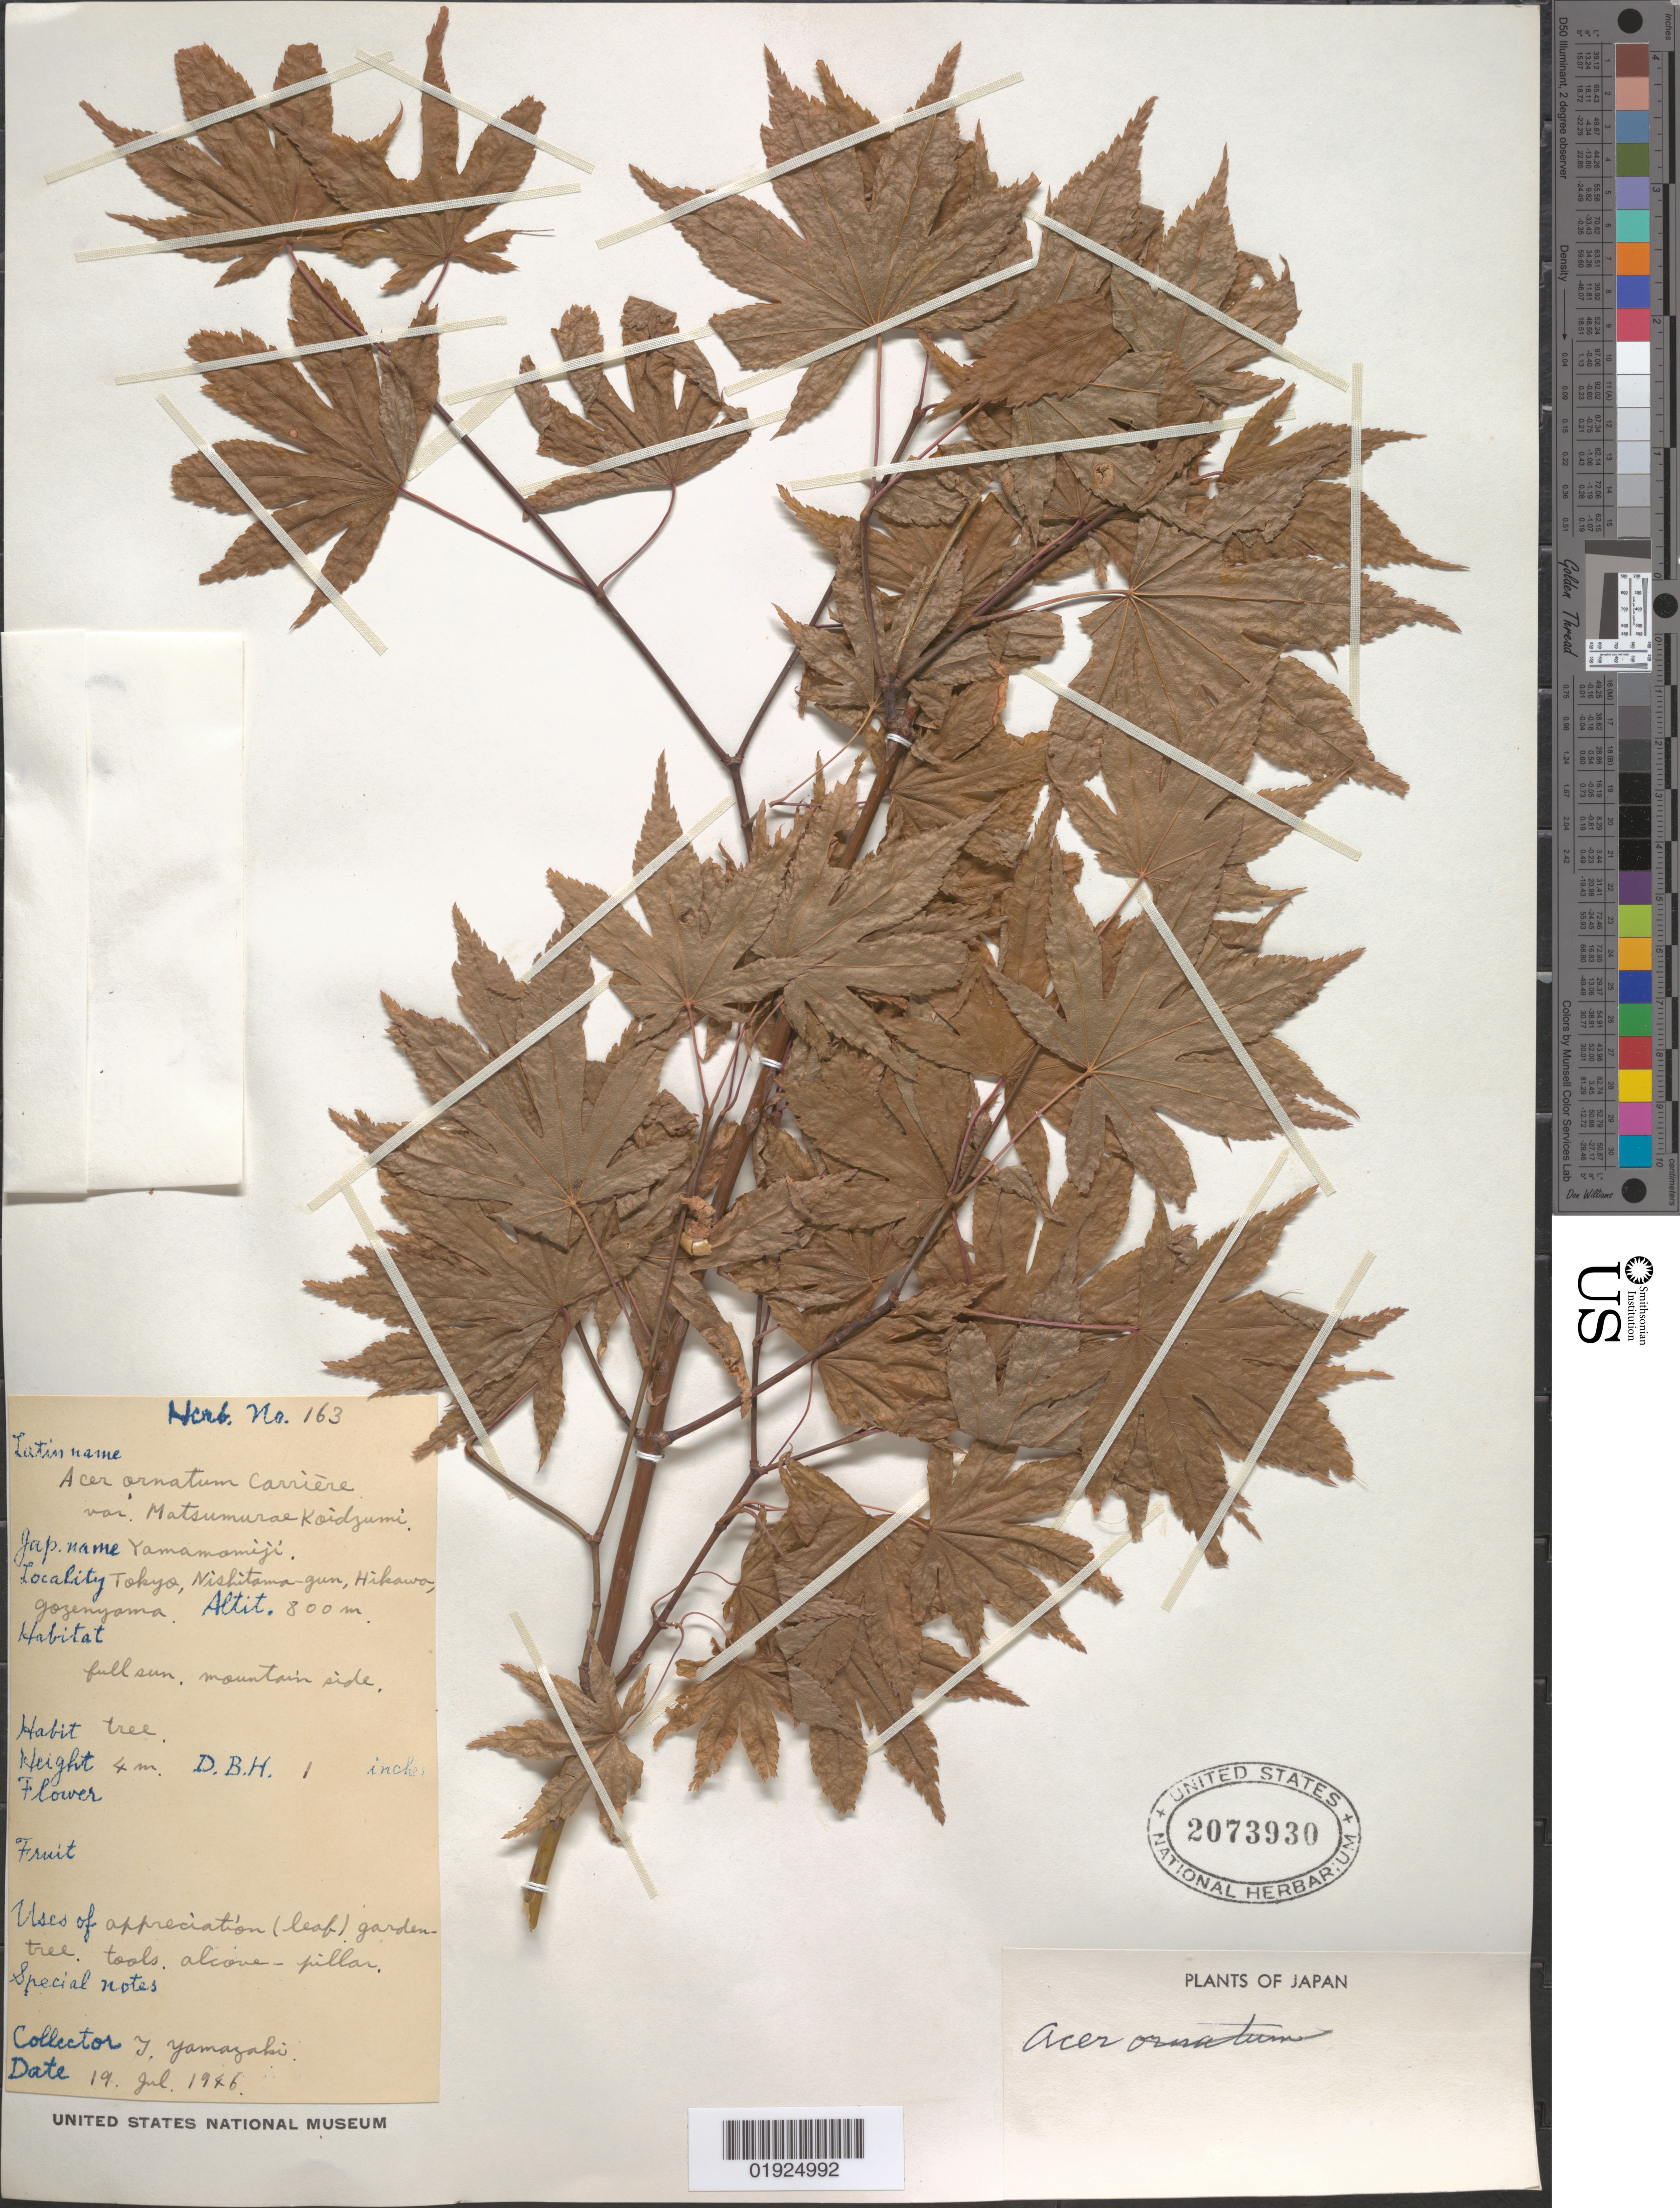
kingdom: Plantae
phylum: Tracheophyta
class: Magnoliopsida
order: Sapindales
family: Sapindaceae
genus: Acer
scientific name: Acer palmatum subsp. matsumurae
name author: Koidz.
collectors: T. Yamazaki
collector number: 163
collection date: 1946-07-19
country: Japan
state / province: Tokyo, Federal City of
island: Honshu I.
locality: Tokyo, Nishitama-gun, Hikawa, Gozenyama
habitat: Full sun, mountainside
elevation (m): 800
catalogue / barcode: US 2073930